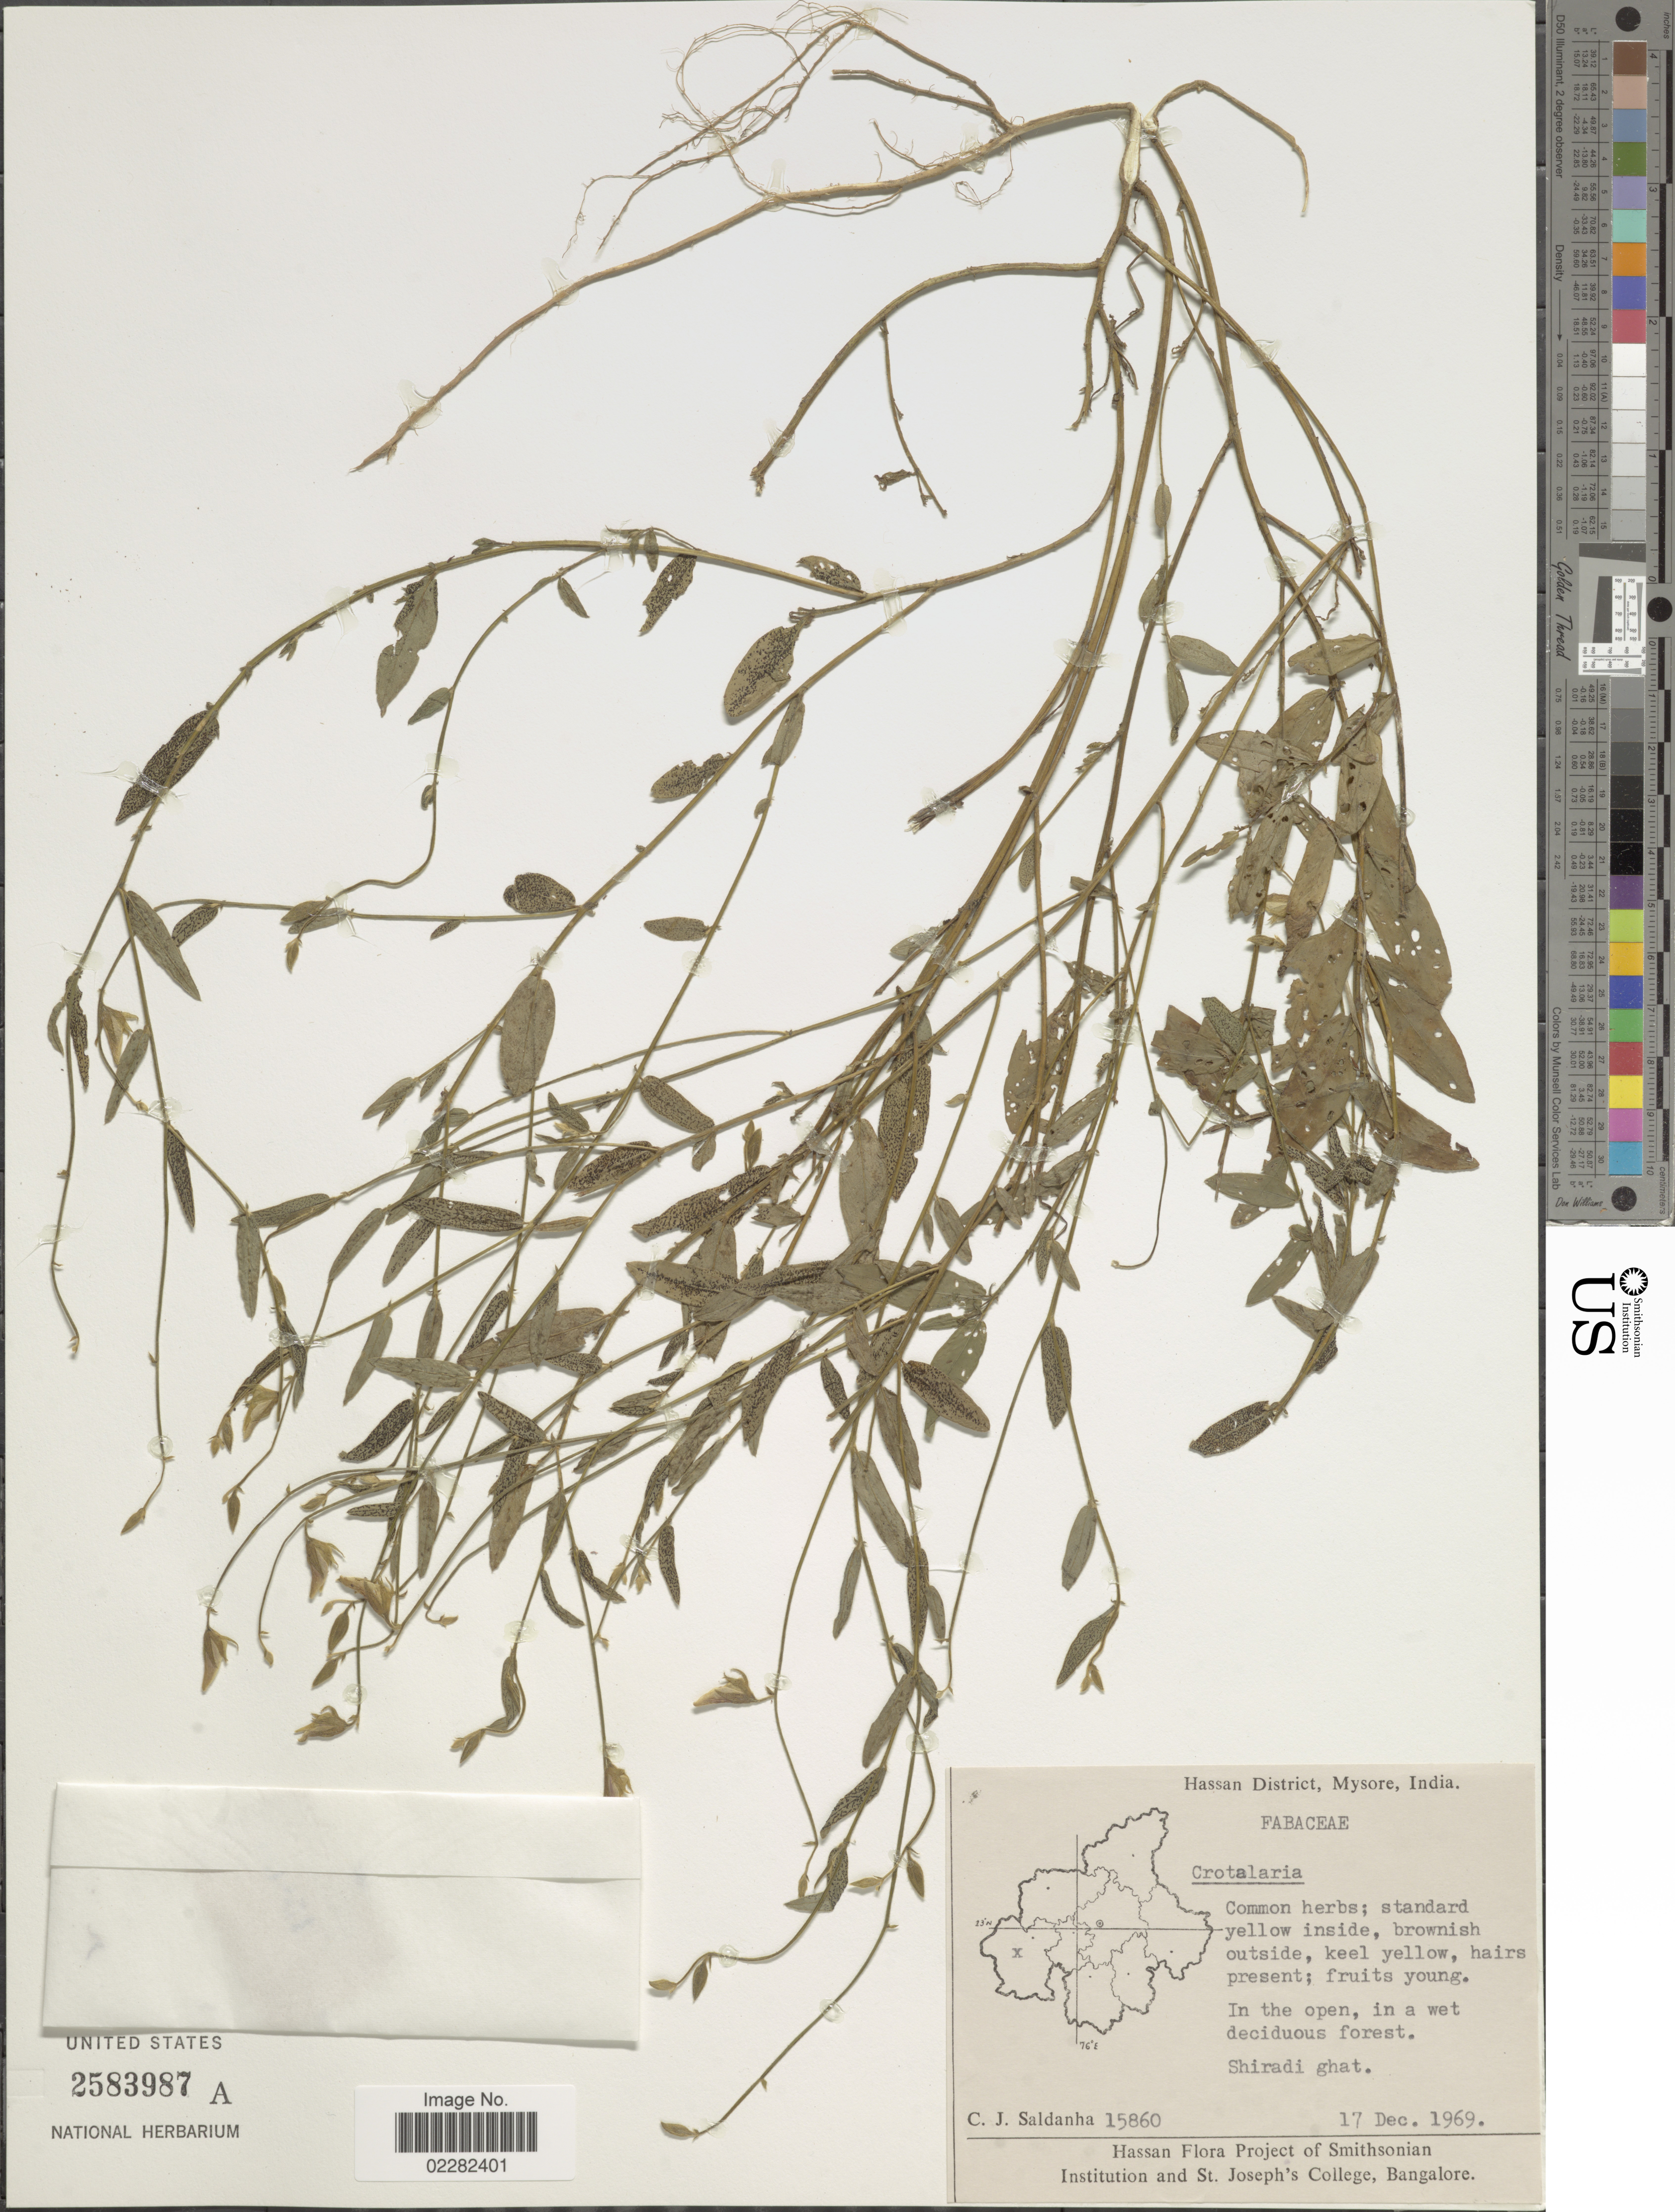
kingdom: Plantae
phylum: Tracheophyta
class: Magnoliopsida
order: Fabales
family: Fabaceae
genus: Crotalaria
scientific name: Crotalaria sp.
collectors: C. J. Saldanha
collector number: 15860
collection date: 1969-12-17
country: India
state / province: Karnataka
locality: Hassan District, Mysore, Shiradi ghat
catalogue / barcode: US 2583987A